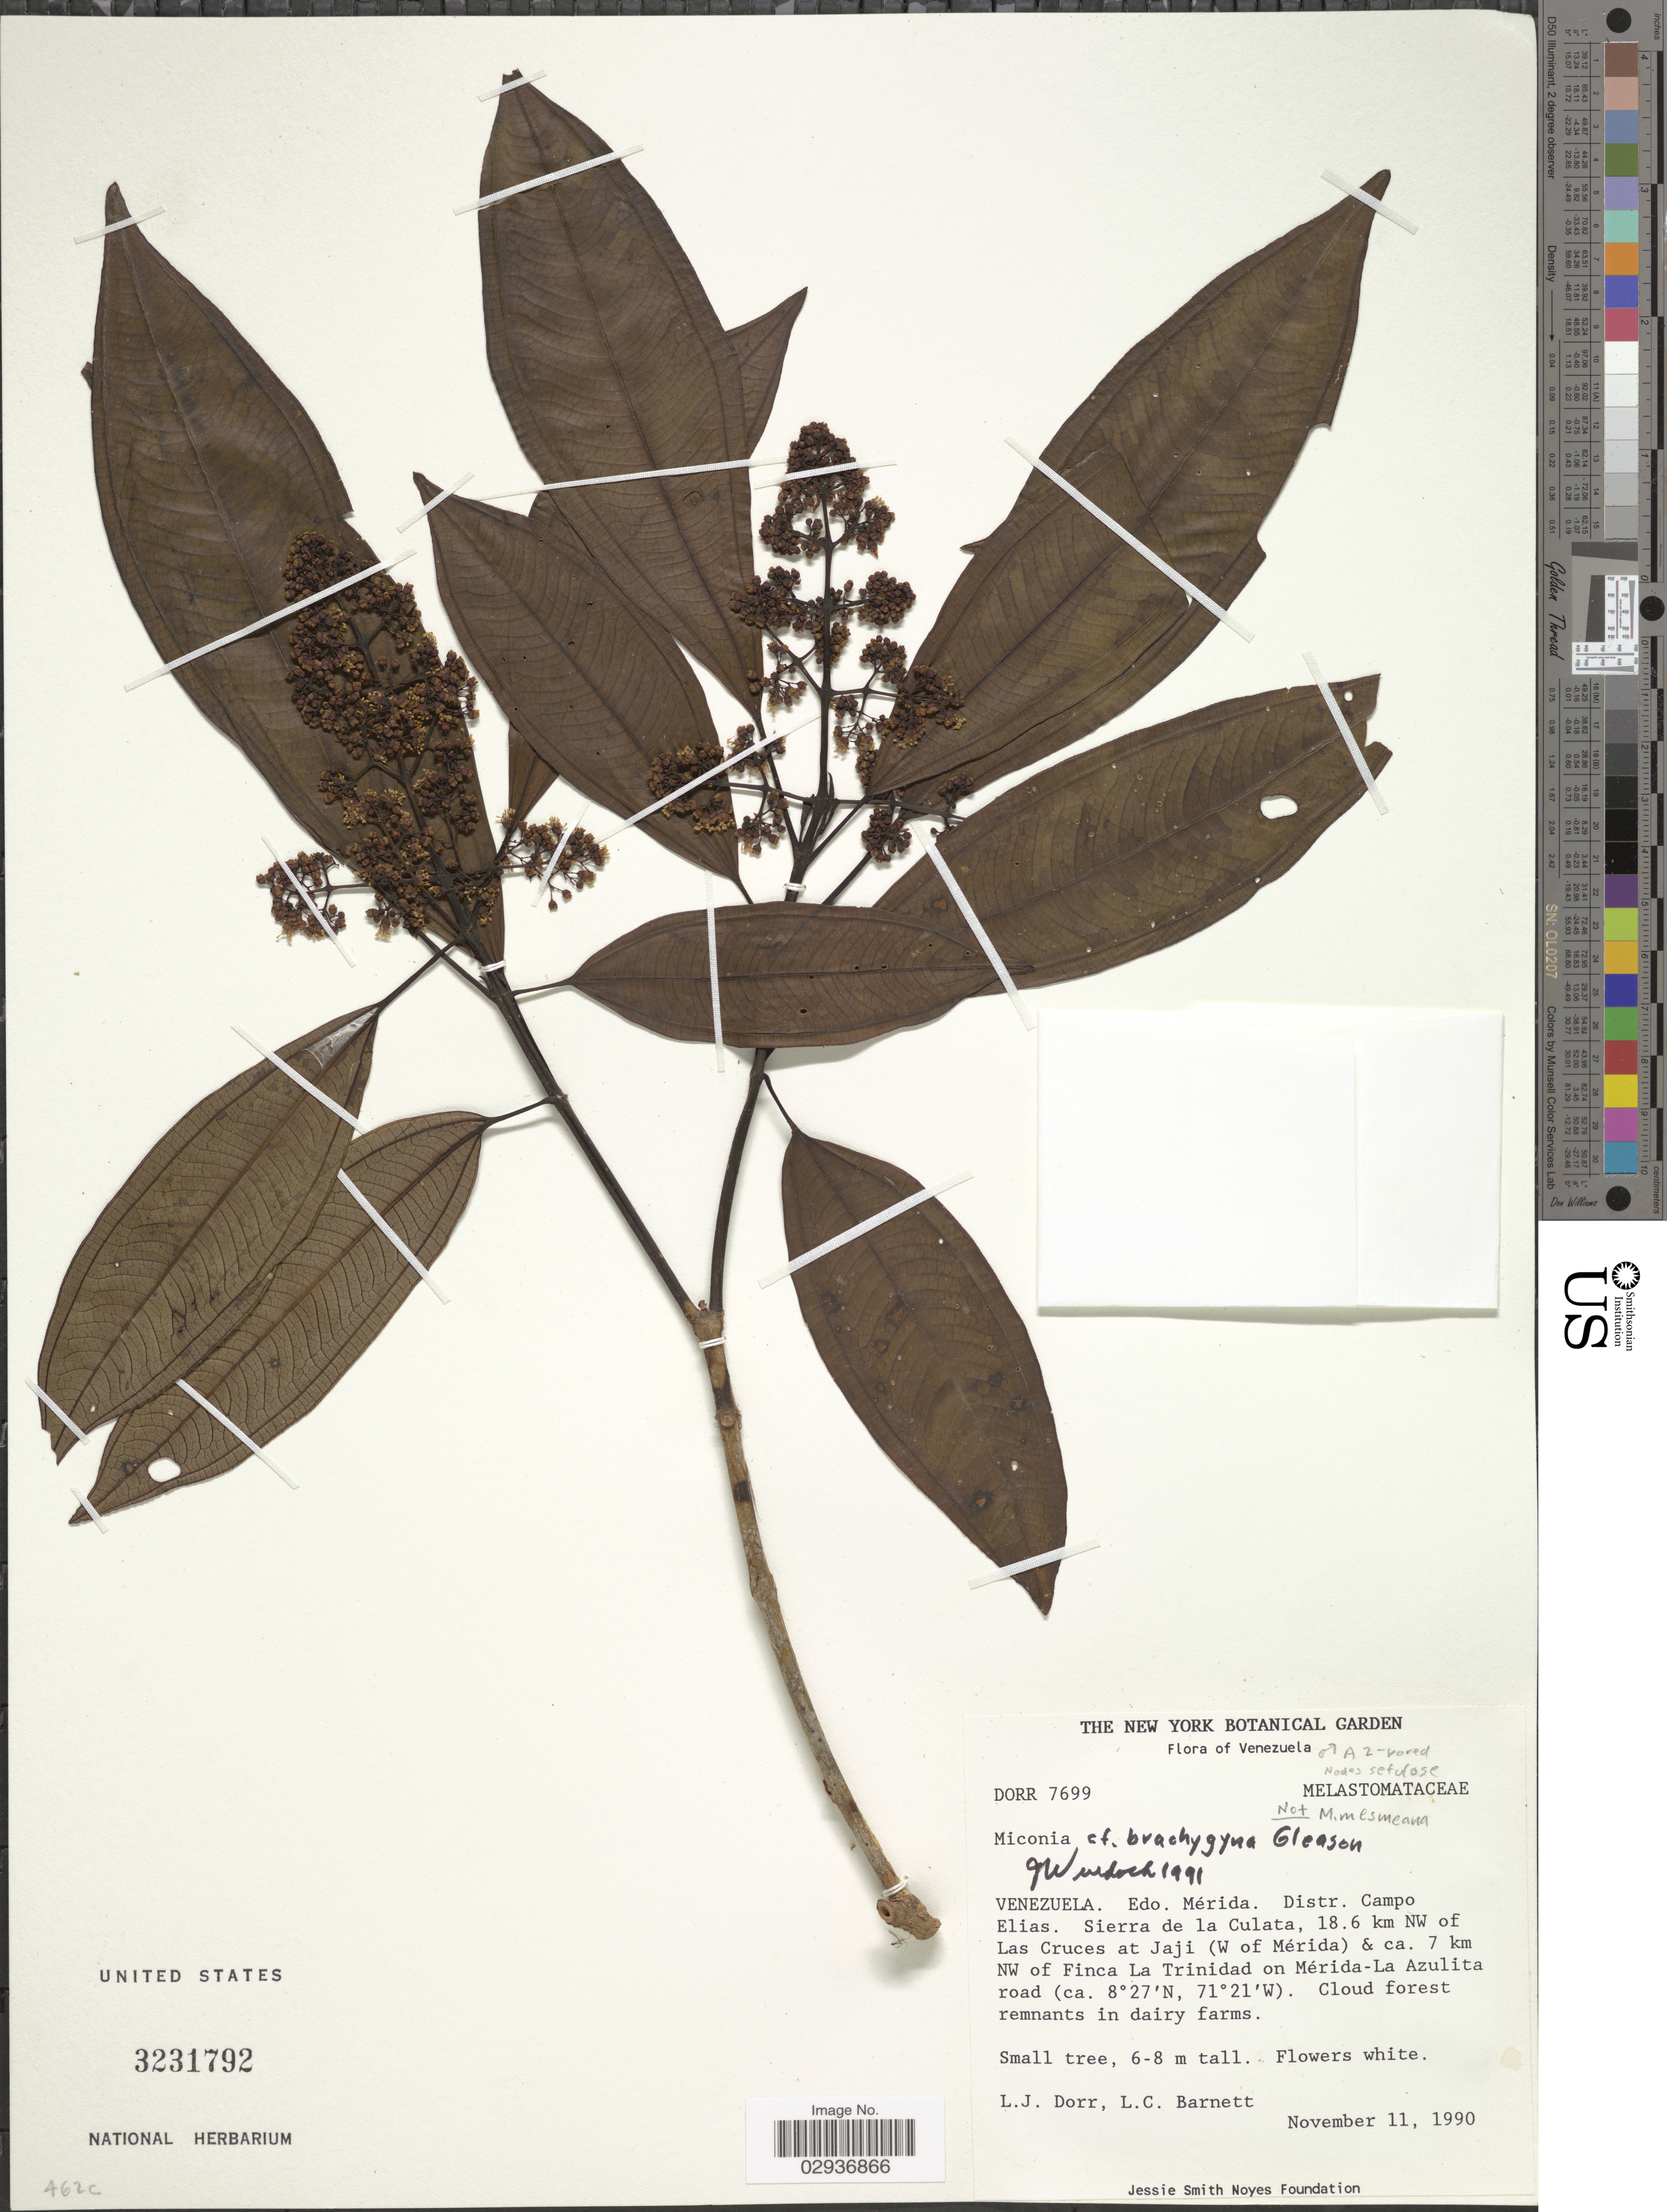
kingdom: Plantae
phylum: Tracheophyta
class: Magnoliopsida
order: Myrtales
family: Melastomataceae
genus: Miconia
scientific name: Miconia brachygyna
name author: Gleason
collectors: L. J. Dorr & L. C. Barnett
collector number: DORR7699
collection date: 1990-11-11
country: Venezuela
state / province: Mérida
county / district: Campo Elías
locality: Sierra de la Culata, 18.6 km NW of Las Cruces at Jaji (W of Mérida) & ca. 7 km NW of Finca La Trinidad on Mérida-La Azulita road.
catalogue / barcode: US 3231792